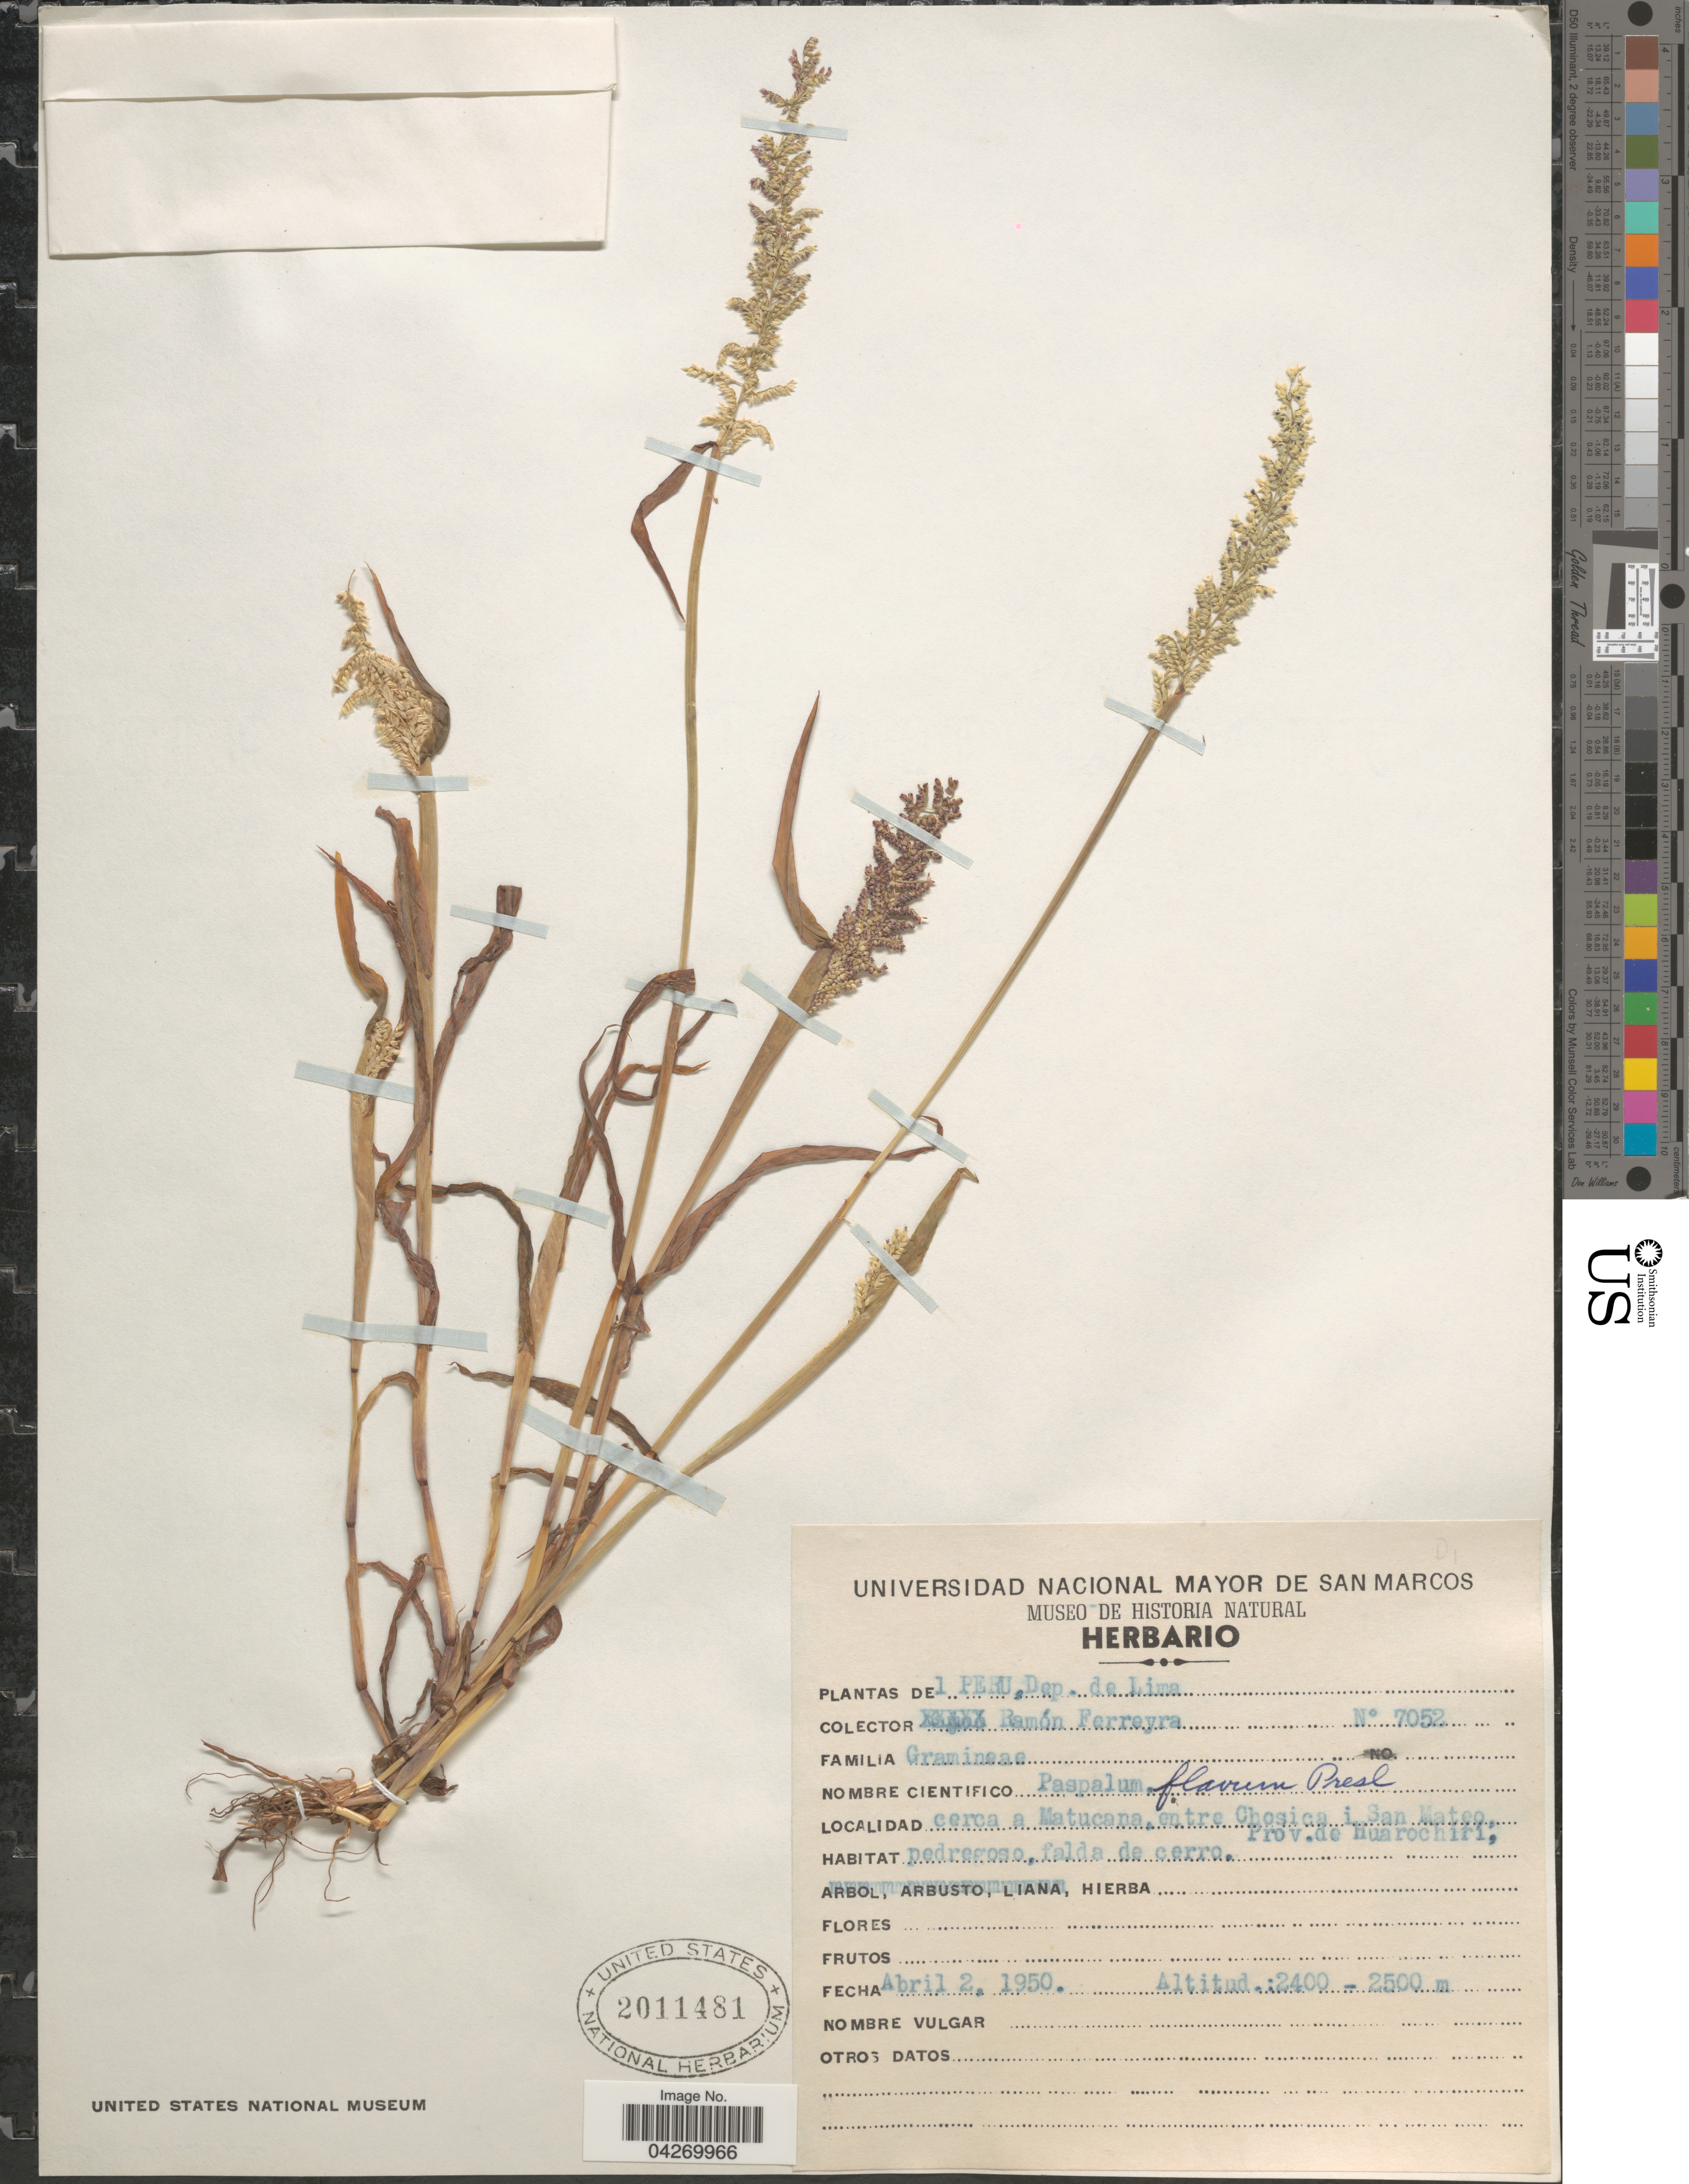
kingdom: Plantae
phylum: Tracheophyta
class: Liliopsida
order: Poales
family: Poaceae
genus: Paspalum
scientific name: Paspalum flavum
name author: J. Presl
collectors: R. A. Ferreyra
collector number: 7052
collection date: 1950-04-02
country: Peru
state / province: Lima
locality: Dep. de Lima. Cerca a Matucana, entre Chosica i San Mateo, Prov. de Huarochirí.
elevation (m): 2400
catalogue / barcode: US 2011481